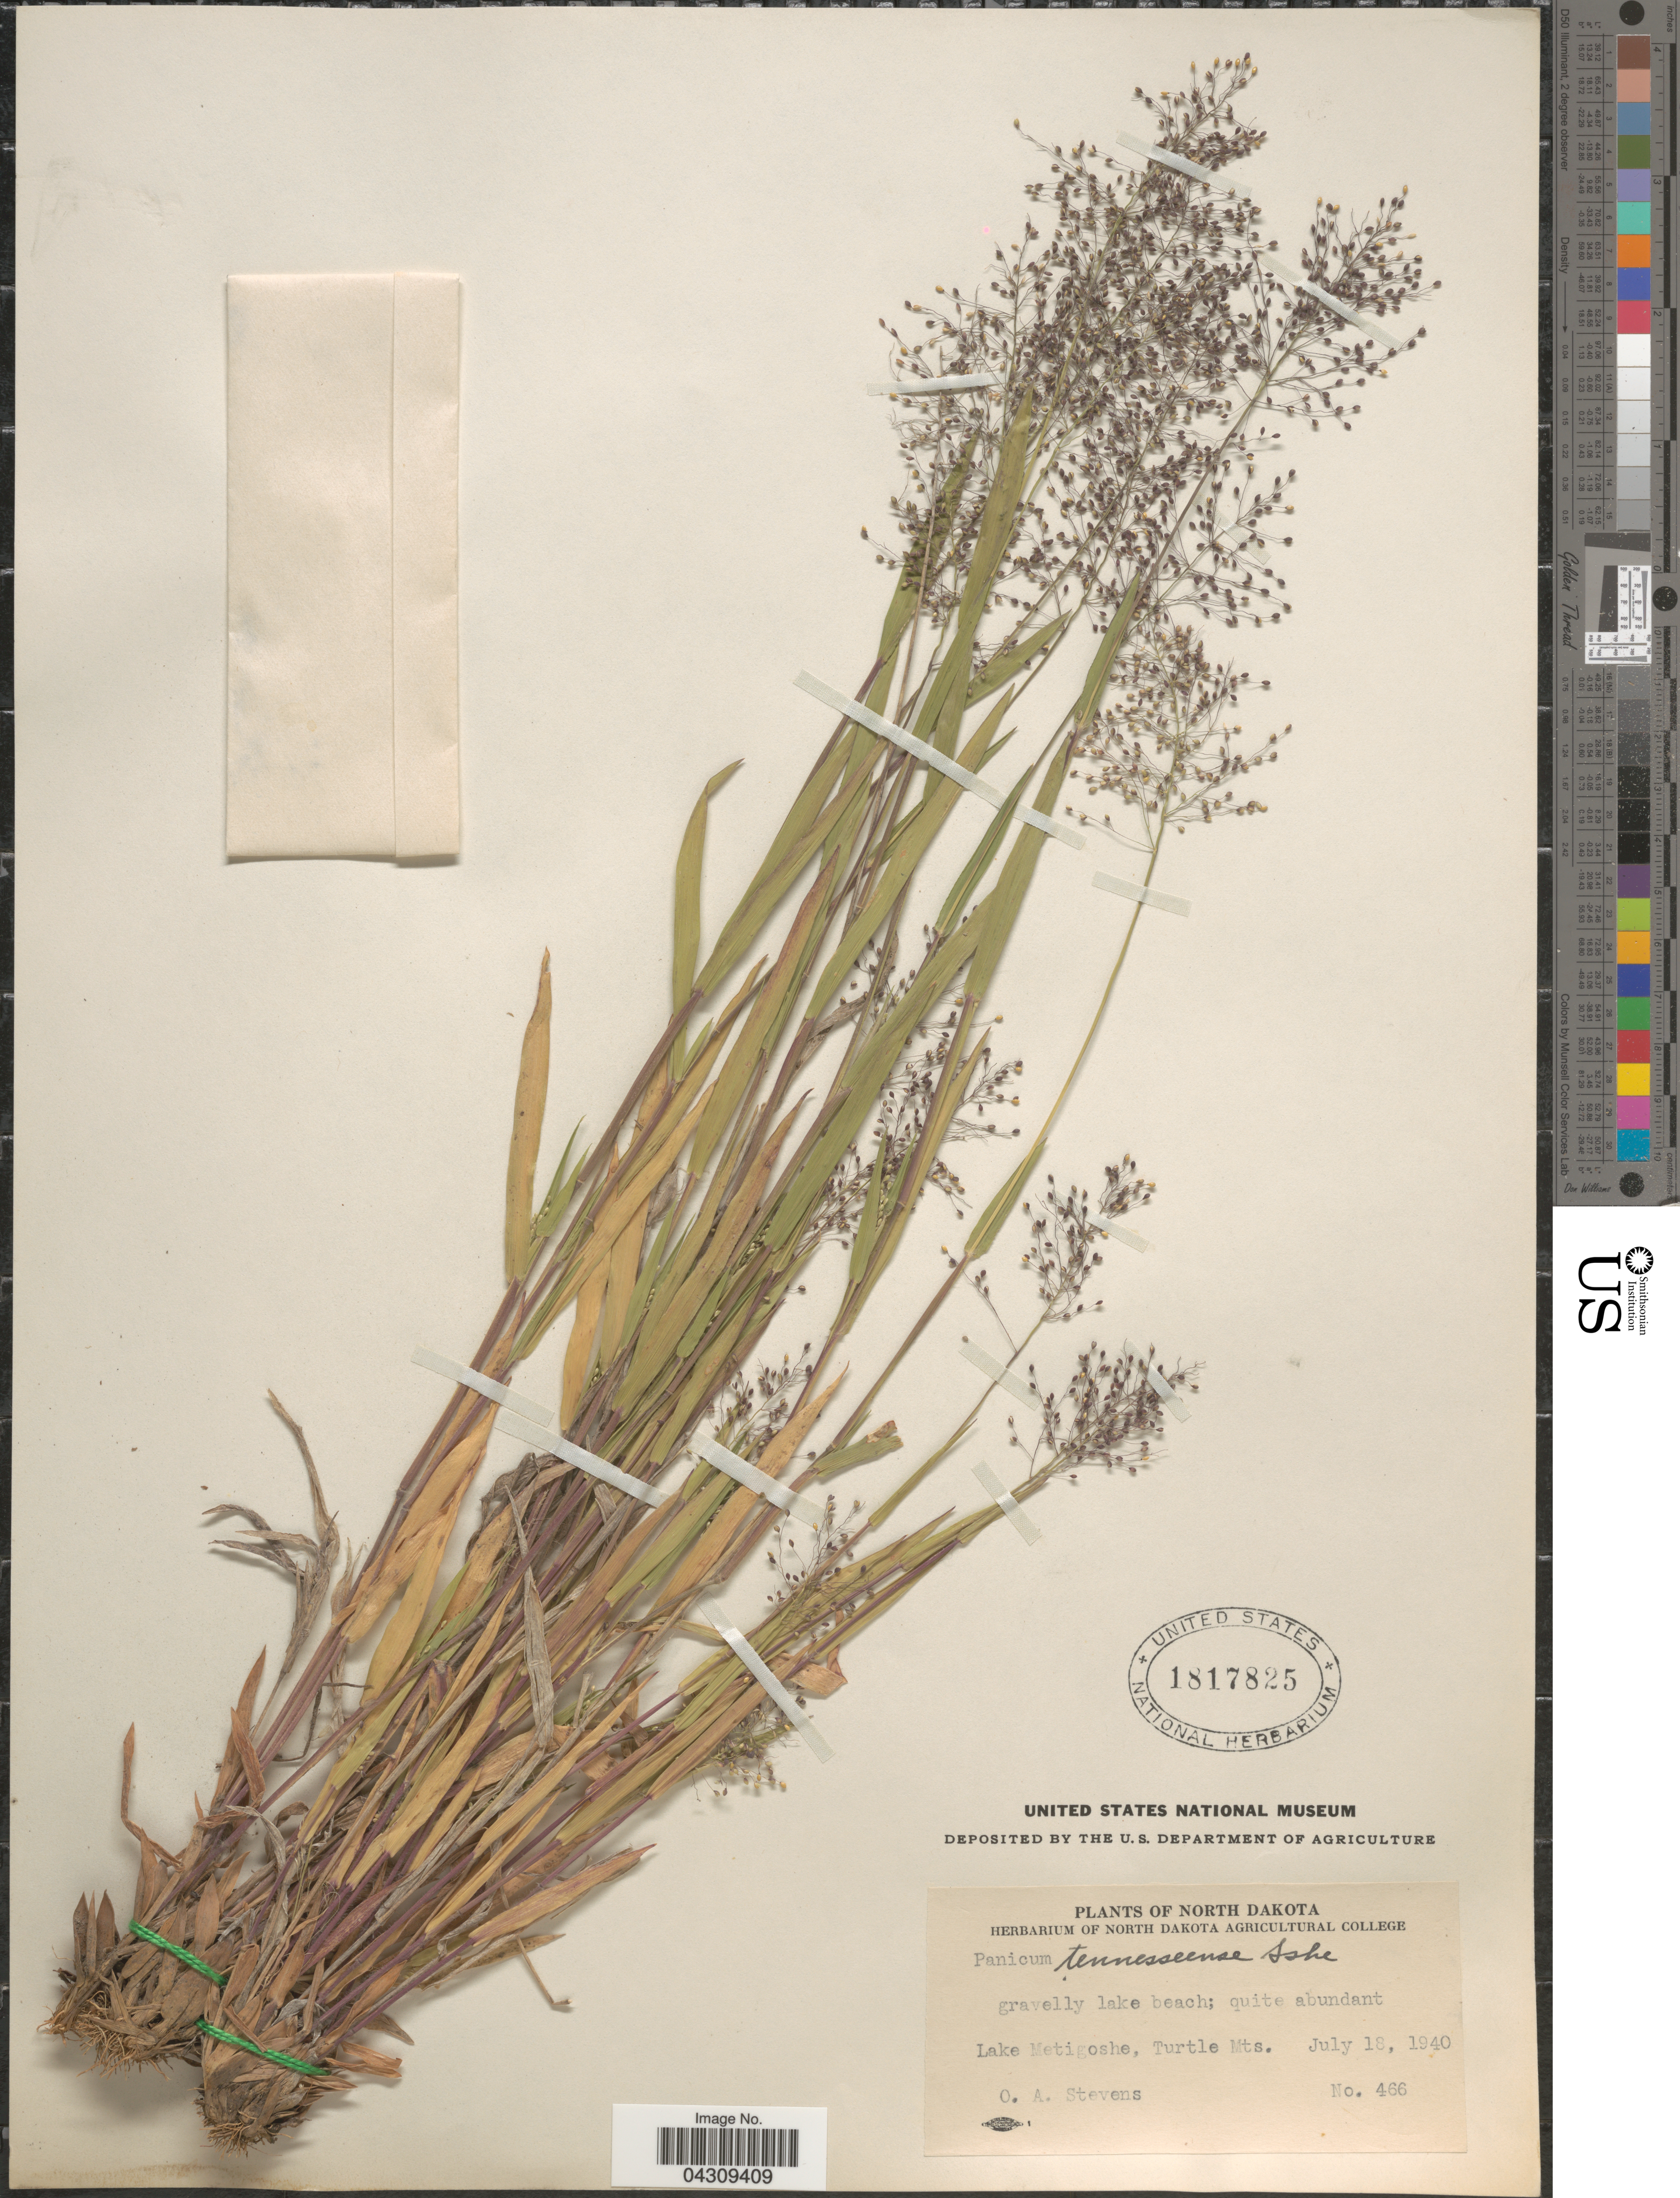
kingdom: Plantae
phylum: Tracheophyta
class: Liliopsida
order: Poales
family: Poaceae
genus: Dichanthelium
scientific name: Dichanthelium acuminatum var. acuminatum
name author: (Sw.) Gould & C.A. Clark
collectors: O. A. Stevens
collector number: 466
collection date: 1940-07-18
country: United States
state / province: North Dakota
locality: Gravelly lake beach; quite abundant. Lake Metigoshe, Turtle Mts.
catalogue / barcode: US 1817825